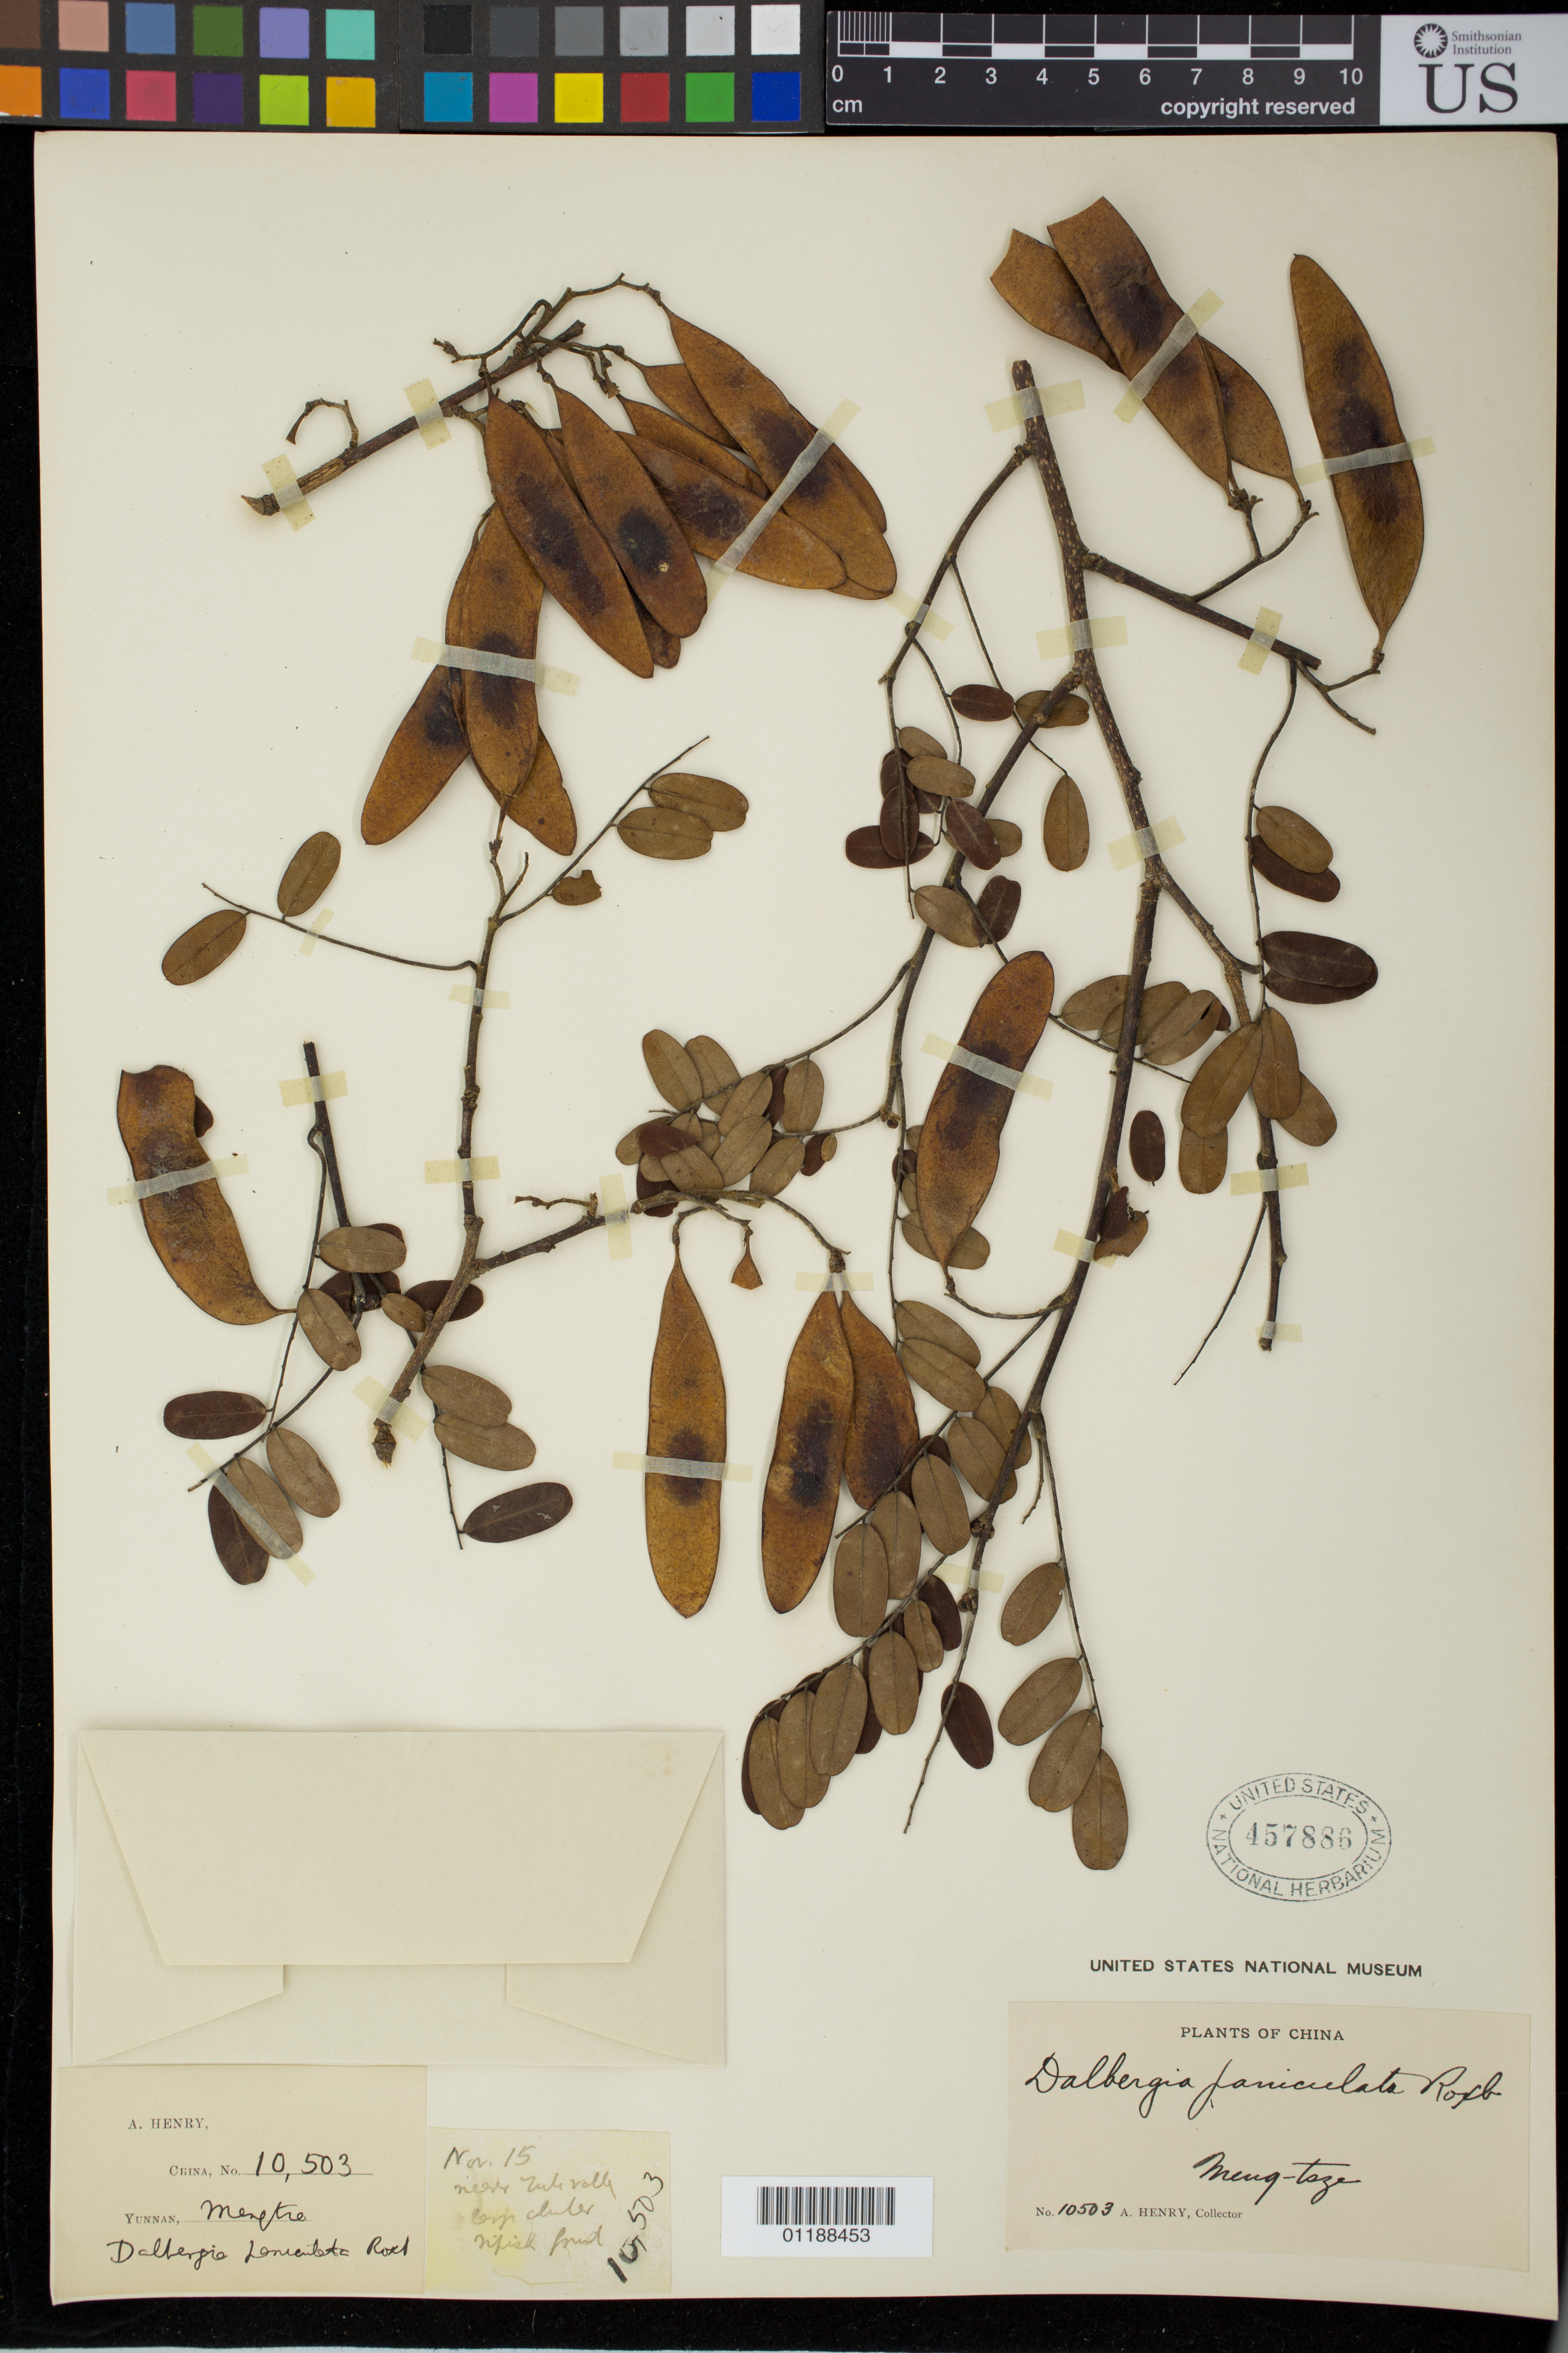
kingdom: Plantae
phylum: Tracheophyta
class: Magnoliopsida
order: Fabales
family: Fabaceae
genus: Dalbergia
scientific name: Dalbergia paniculata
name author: Roxb.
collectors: A. Henry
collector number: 10503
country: China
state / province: Yunnan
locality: Meng-tsze.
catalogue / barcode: US 457886